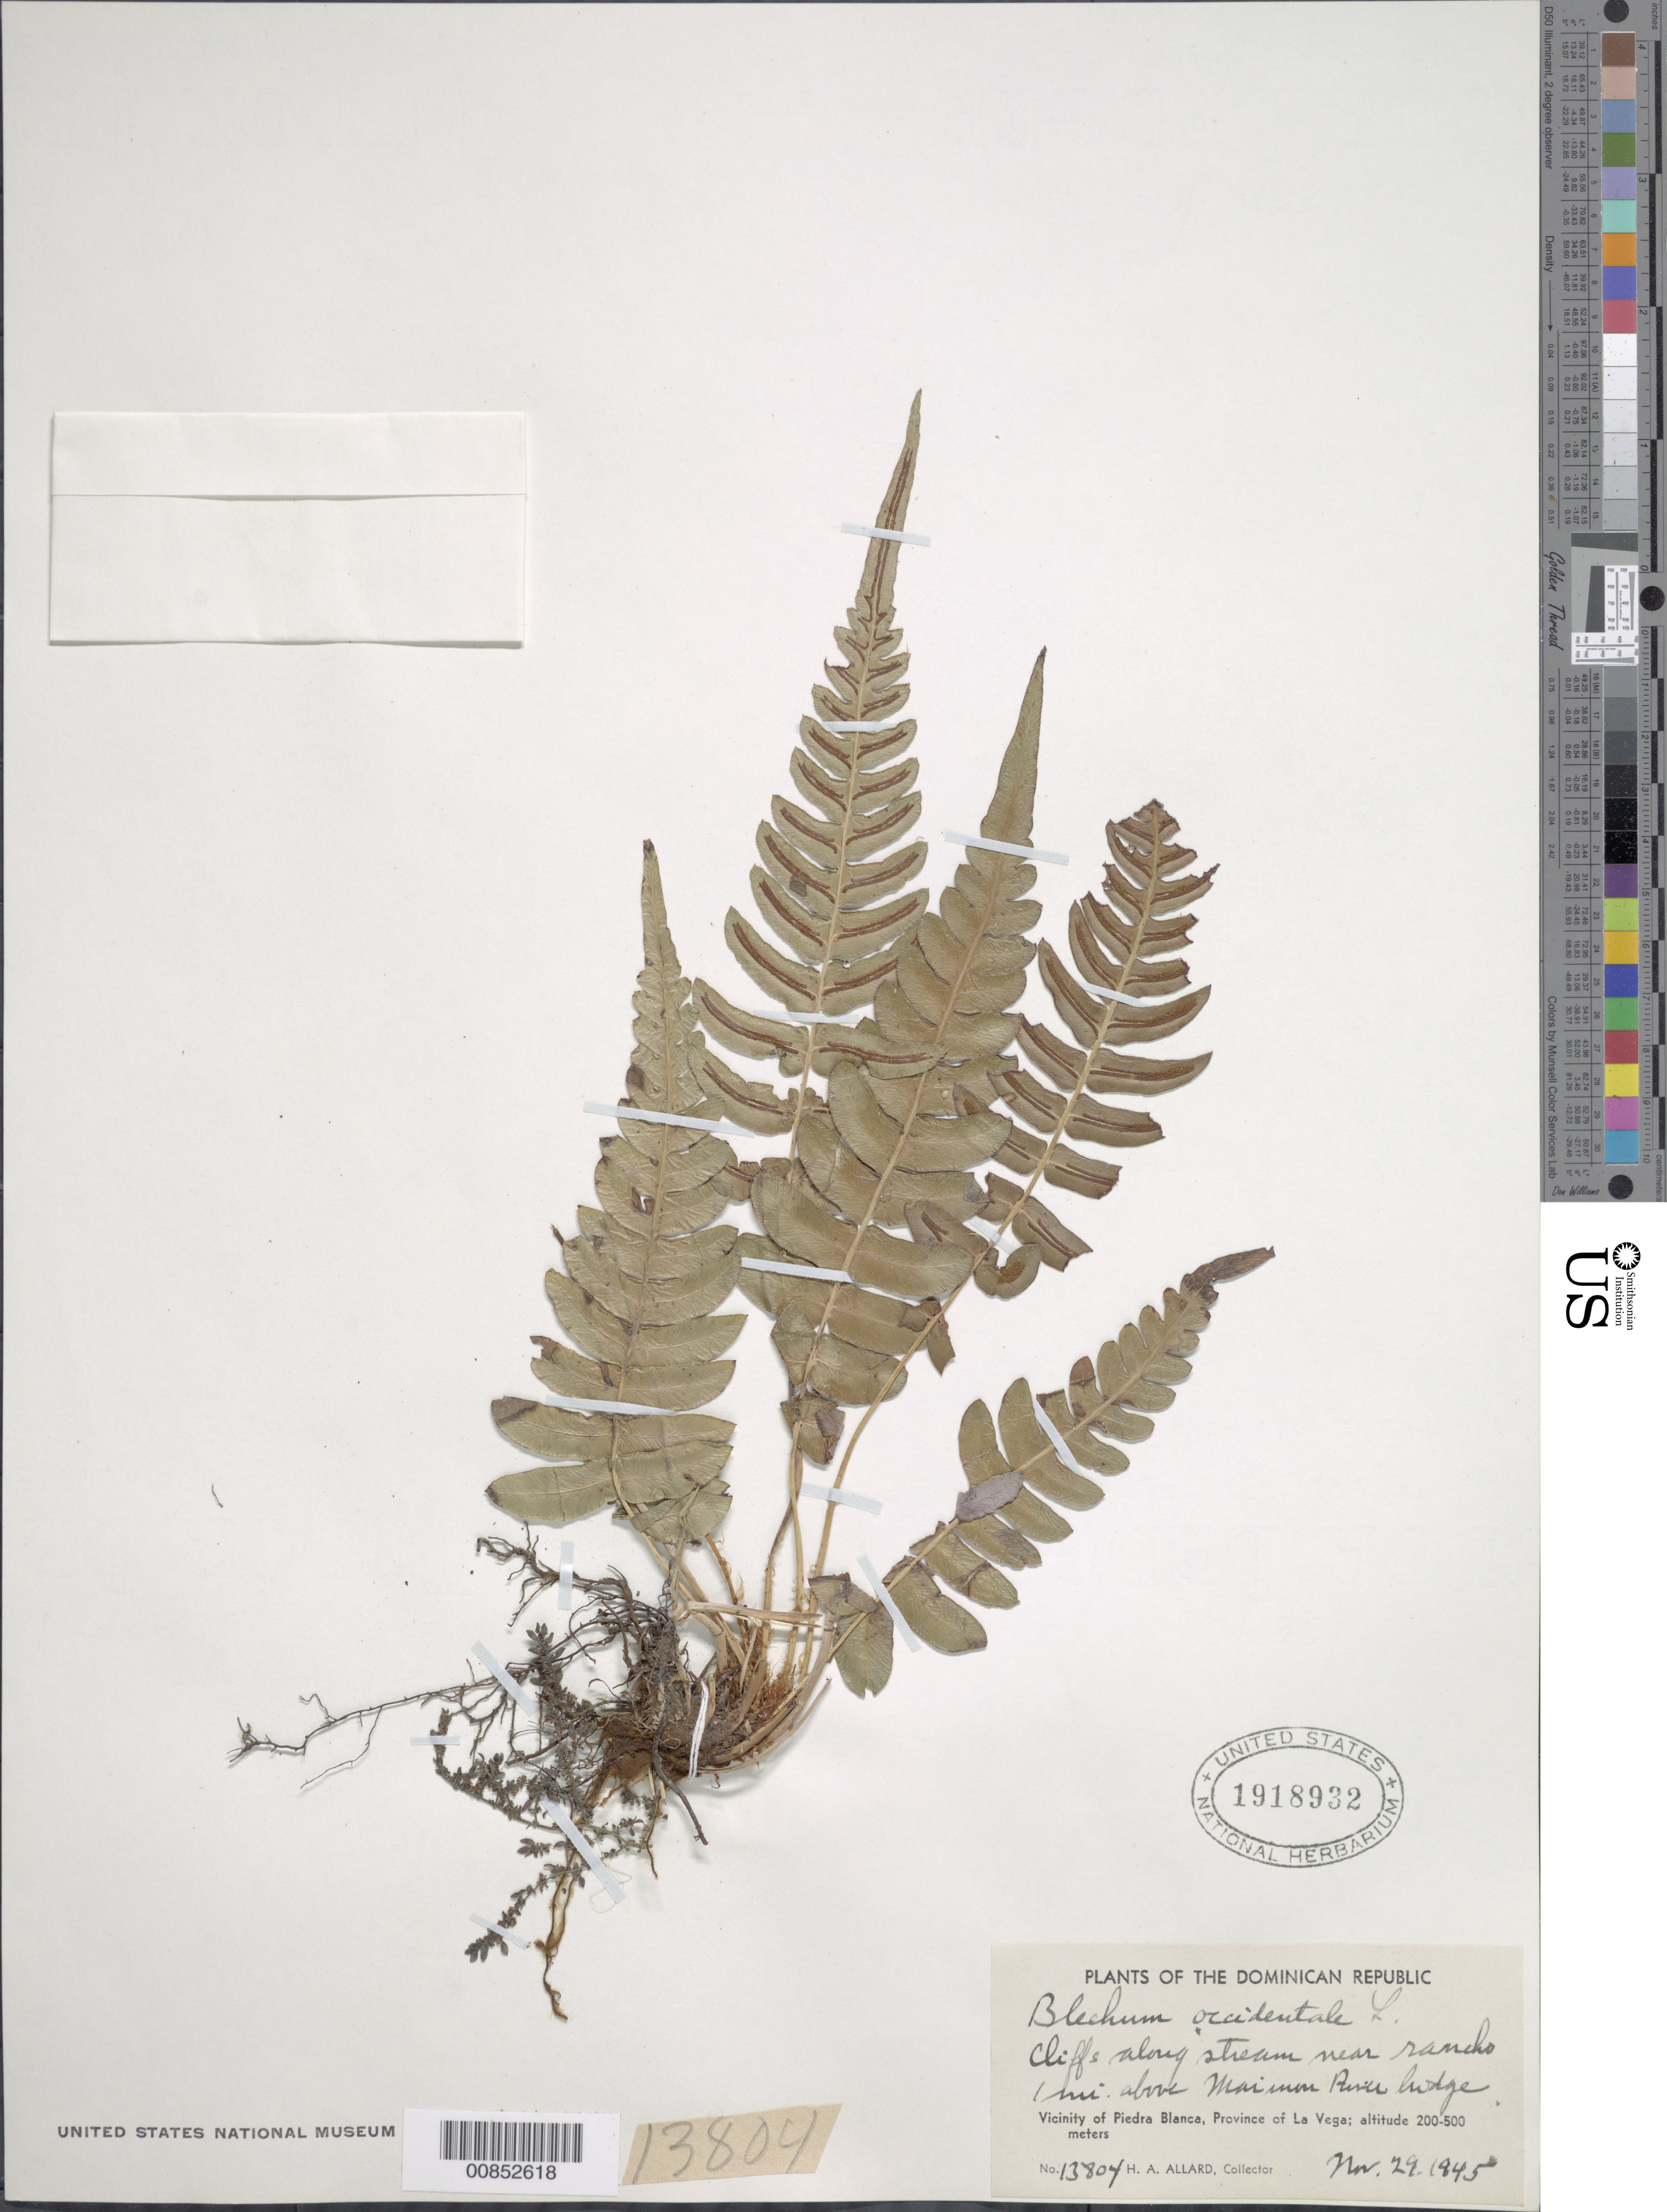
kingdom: Plantae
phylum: Tracheophyta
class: Polypodiopsida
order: Polypodiales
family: Blechnaceae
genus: Blechnum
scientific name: Blechnum occidentale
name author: L.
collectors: H. A. Allard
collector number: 13804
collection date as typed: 29 Nov 1945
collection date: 1945-11-29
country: Dominican Republic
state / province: La Vega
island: Hispaniola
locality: Piedra Blanca vicinity, ranch 1 mile above Maimon River bridge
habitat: Cliffs along stream near ranch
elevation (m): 200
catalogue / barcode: US 1918932